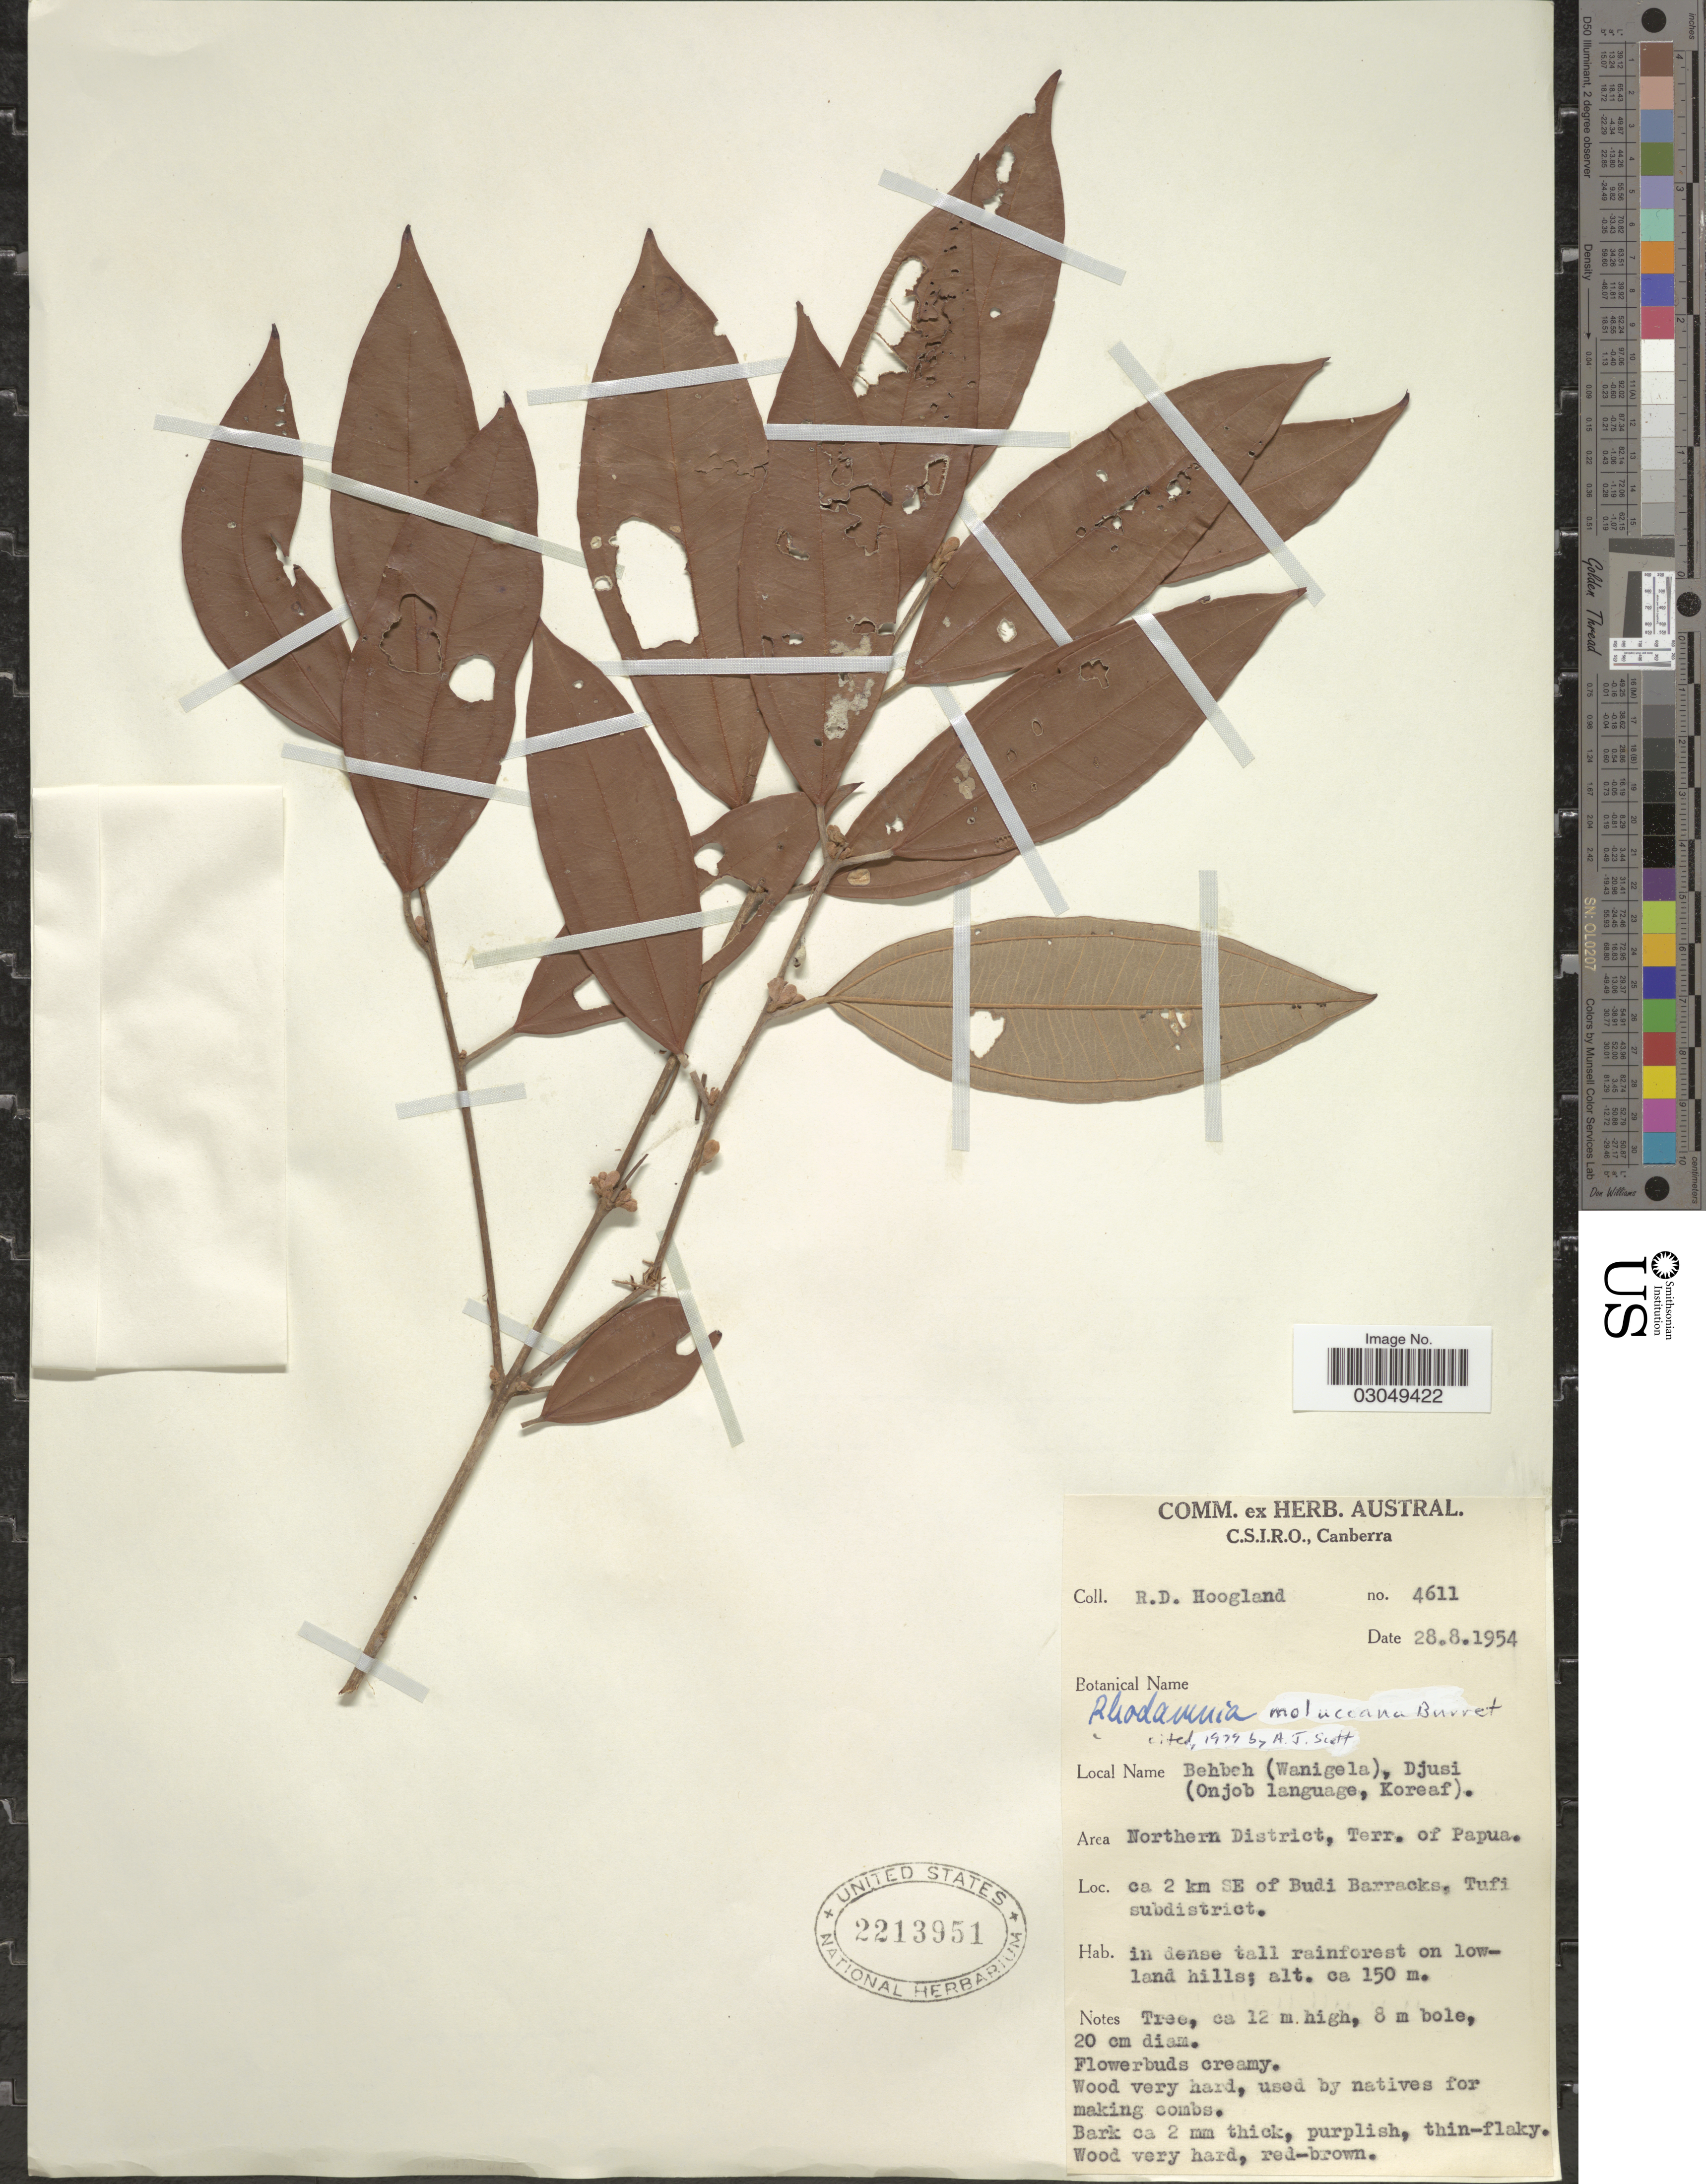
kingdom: Plantae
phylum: Tracheophyta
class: Magnoliopsida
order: Myrtales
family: Myrtaceae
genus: Rhodamnia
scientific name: Rhodamnia moluccana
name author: Burret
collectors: R. D. Hoogland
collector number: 4611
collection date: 1954-08-28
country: Papua New Guinea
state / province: Northern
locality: Area Northern District, Terr. of Papua, ca. 2 km SE of Budi Barracks, Tufi subdistrict.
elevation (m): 150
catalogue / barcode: US 2213951